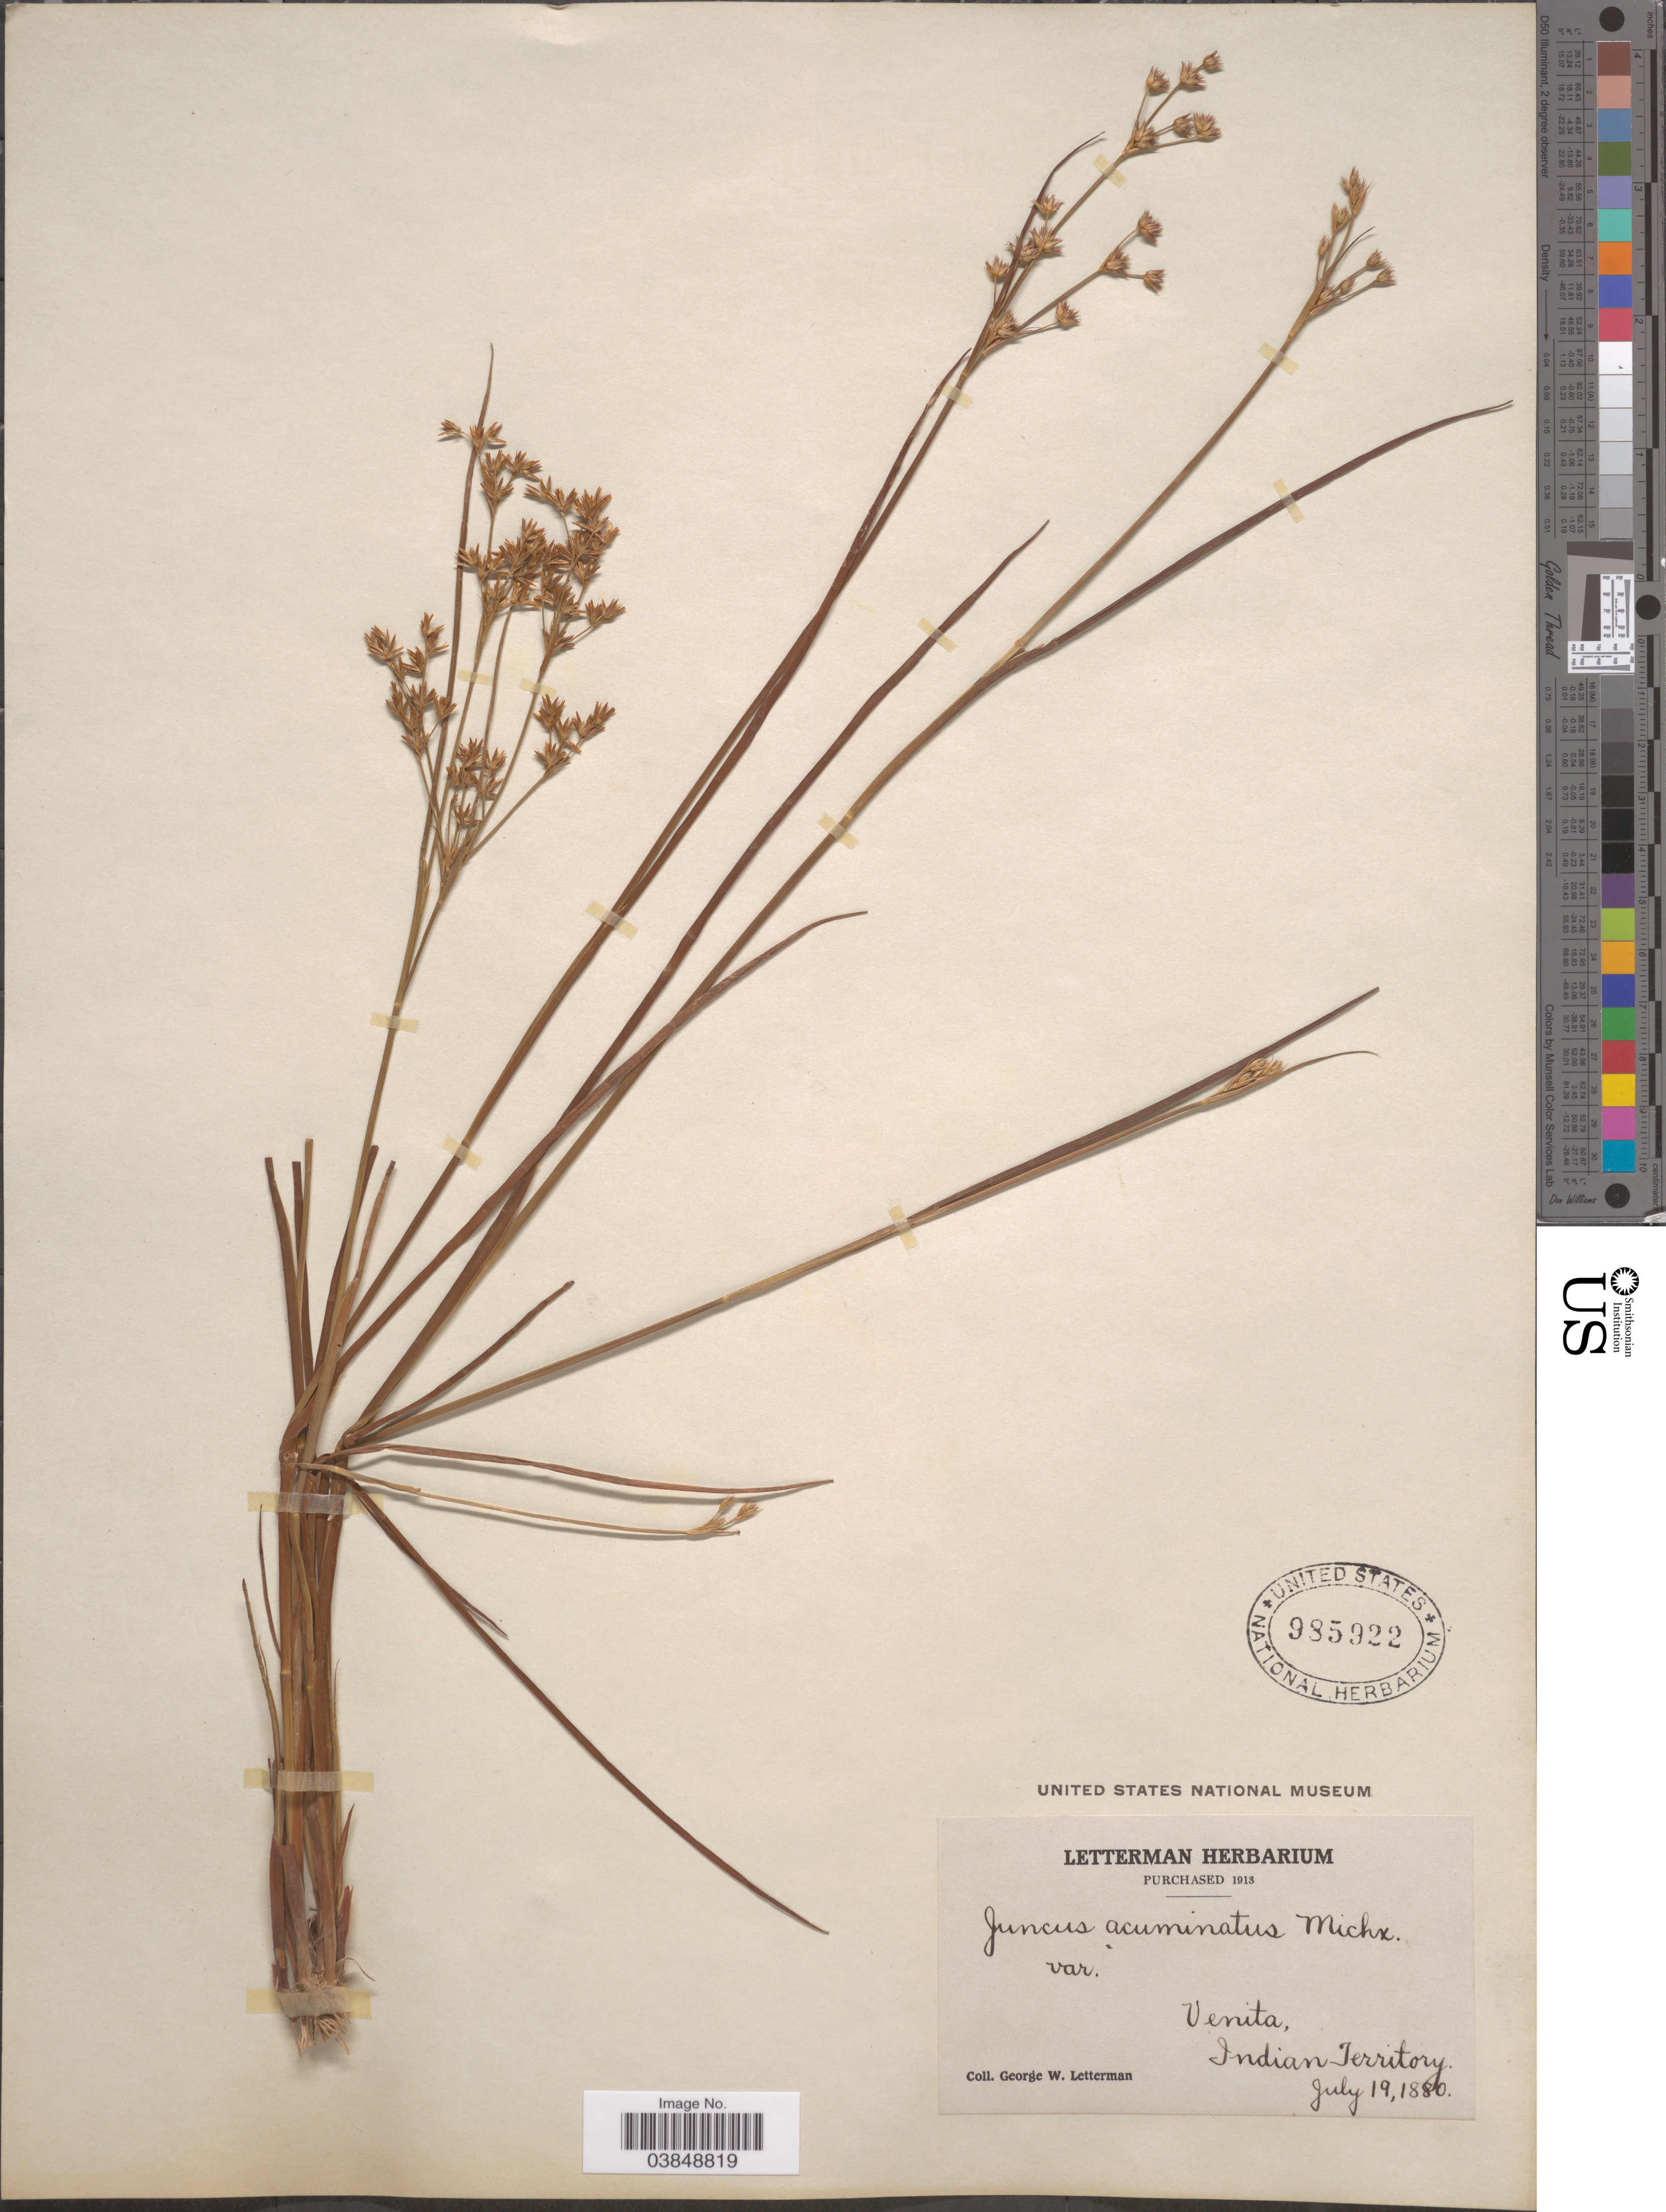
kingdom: Plantae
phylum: Tracheophyta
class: Liliopsida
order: Poales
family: Juncaceae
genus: Juncus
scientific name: Juncus acuminatus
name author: Michx.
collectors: G. W. Letterman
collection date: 1880-07-19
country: United States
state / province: Oklahoma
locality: Venita, Indian Territory.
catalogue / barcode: US 985922